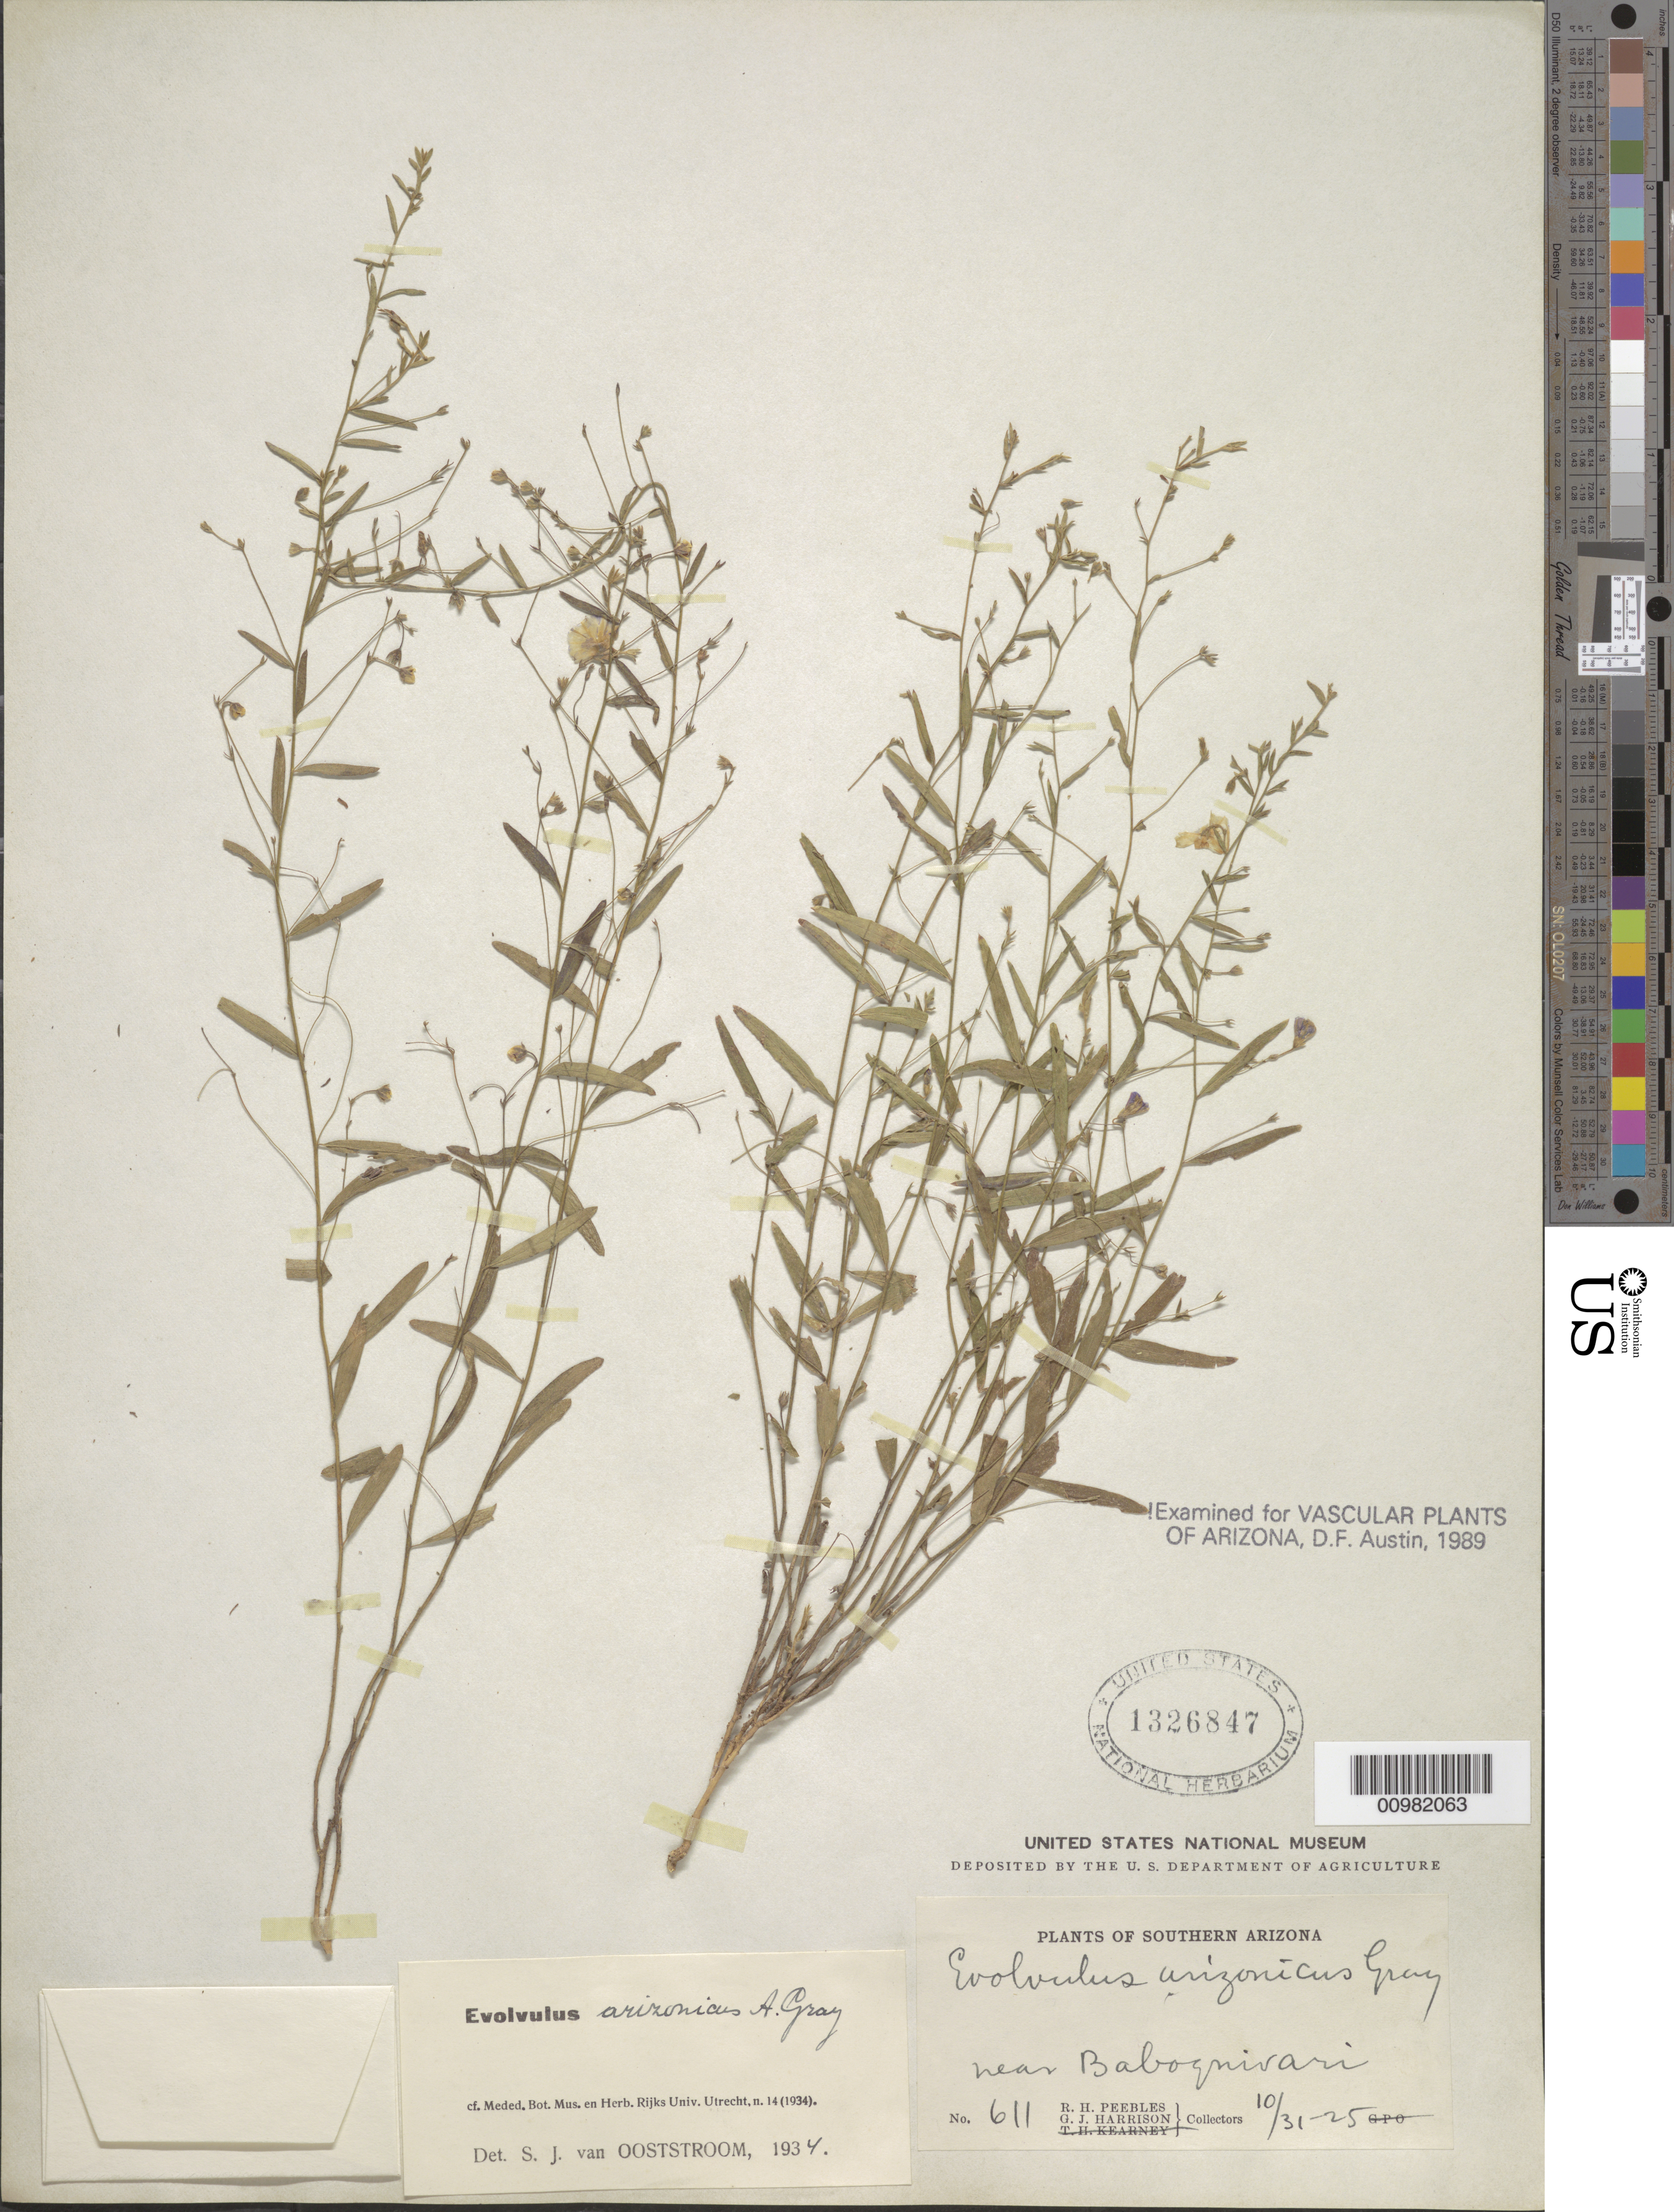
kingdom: Plantae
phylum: Tracheophyta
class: Magnoliopsida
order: Solanales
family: Convolvulaceae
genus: Evolvulus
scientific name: Evolvulus arizonicus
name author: A. Gray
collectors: R. H. Peebles & G. J. Harrison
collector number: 611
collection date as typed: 31 Oct 1925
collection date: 1925-10-31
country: United States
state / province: Arizona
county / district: Pima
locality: near Baboquivari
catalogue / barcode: US 1326847